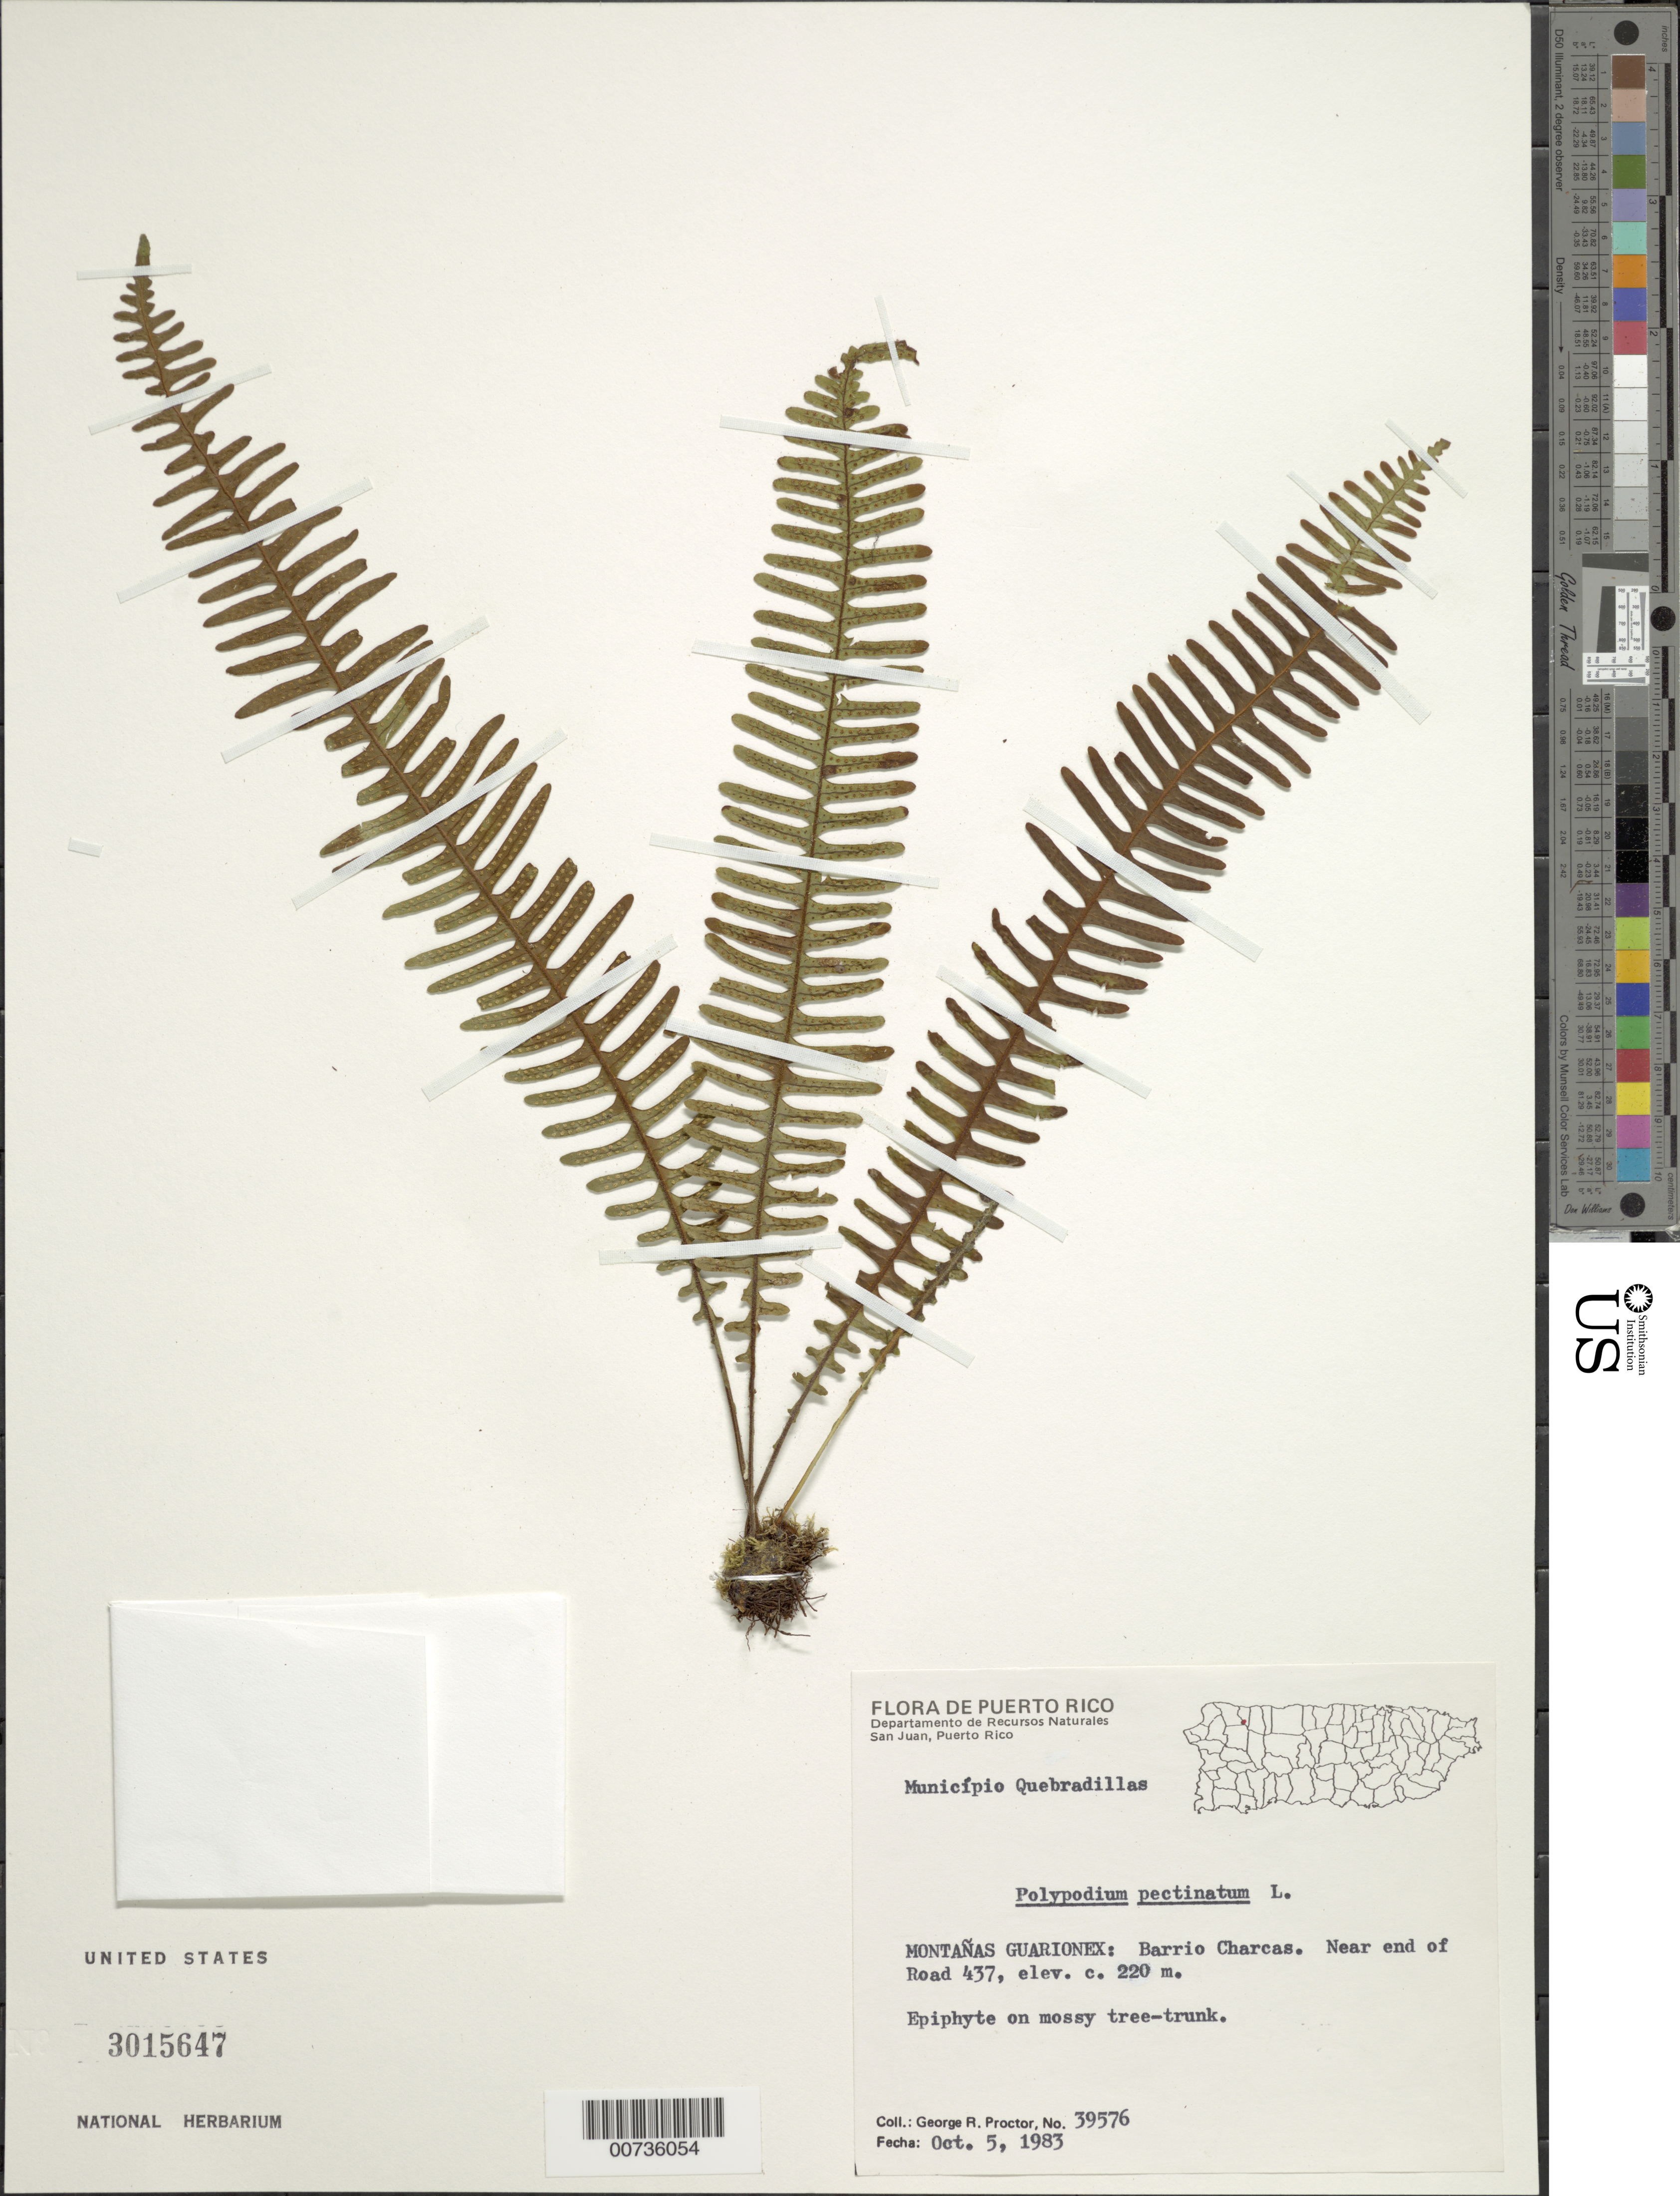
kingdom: Plantae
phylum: Tracheophyta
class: Polypodiopsida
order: Polypodiales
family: Polypodiaceae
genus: Pecluma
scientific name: Pecluma pectinata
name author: (L.) M.G. Price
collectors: G. R. Proctor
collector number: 39576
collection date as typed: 05 Oct 1983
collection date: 1983-10-05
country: Puerto Rico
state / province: Quebradillas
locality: Montañas Guarionex: Barrio Charcas. Near end of Road 437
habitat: On mossy tree-trunk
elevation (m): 220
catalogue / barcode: US 3015647